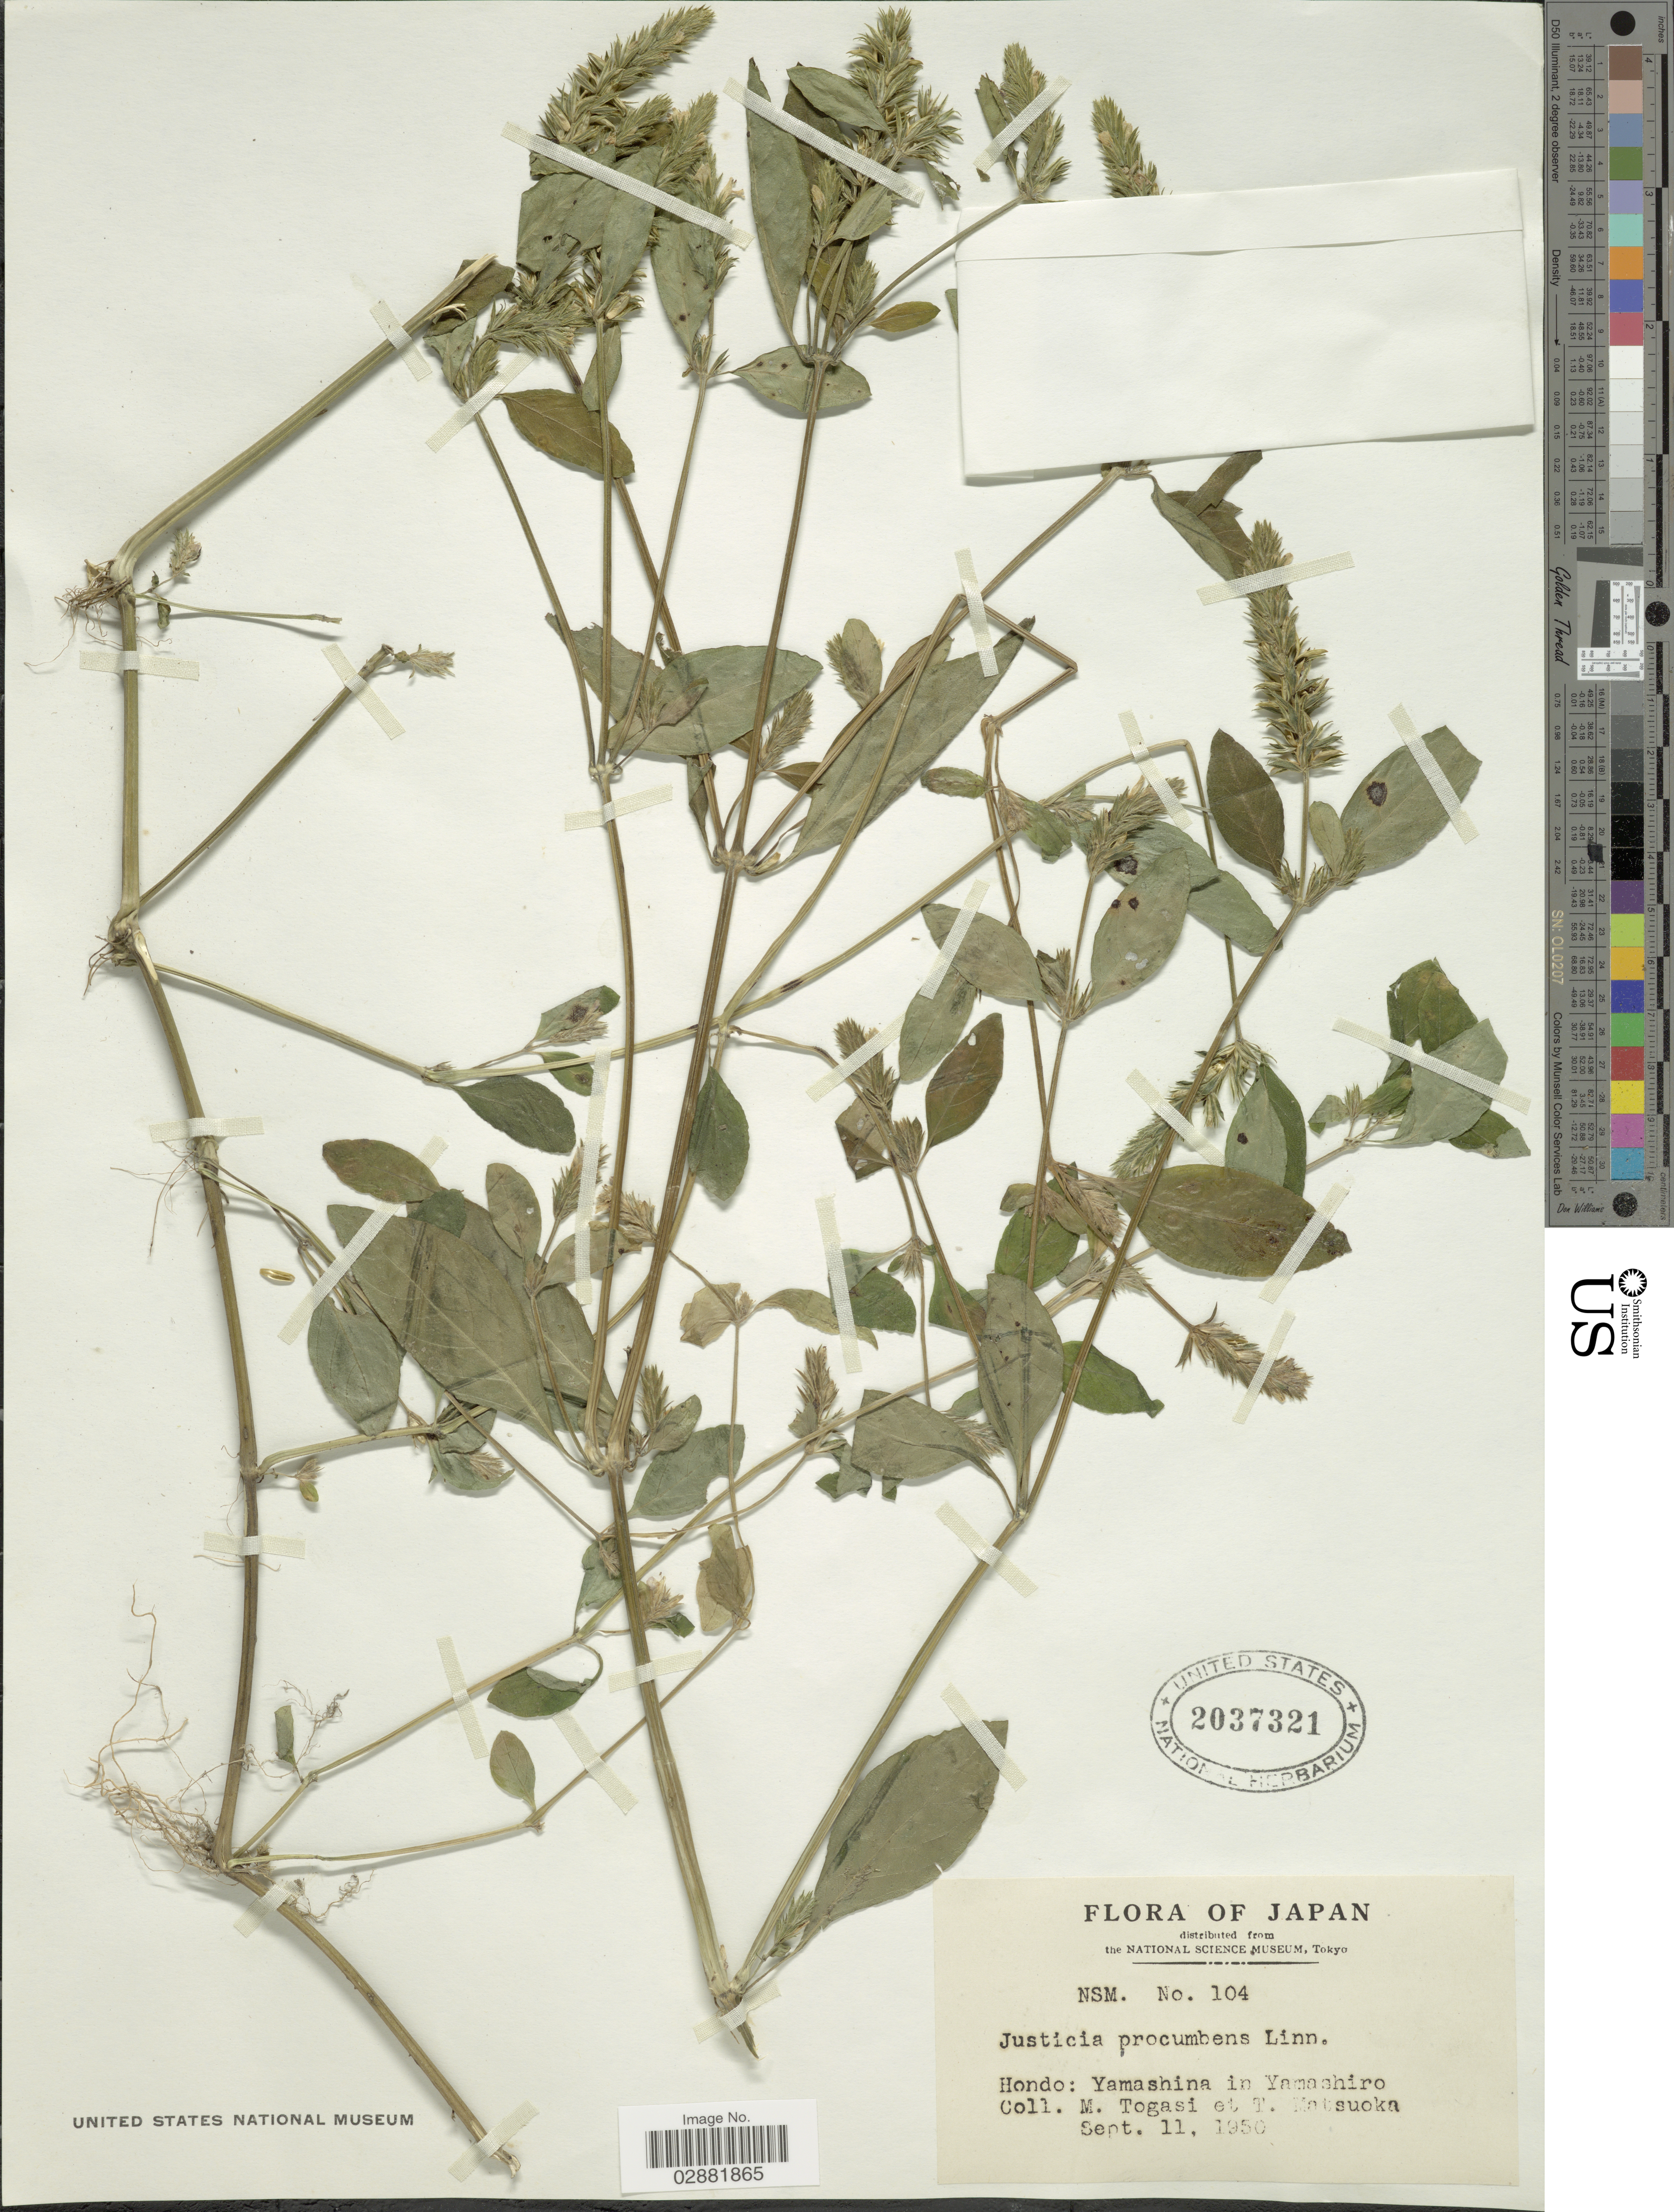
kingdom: Plantae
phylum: Tracheophyta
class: Magnoliopsida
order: Lamiales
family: Acanthaceae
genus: Justicia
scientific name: Justicia procumbens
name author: L.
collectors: M. Togasi & T. Matsuoka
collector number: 104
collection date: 1950-09-11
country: Japan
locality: Hondo, Yamashina in Yamashiro.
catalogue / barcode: US 2037321